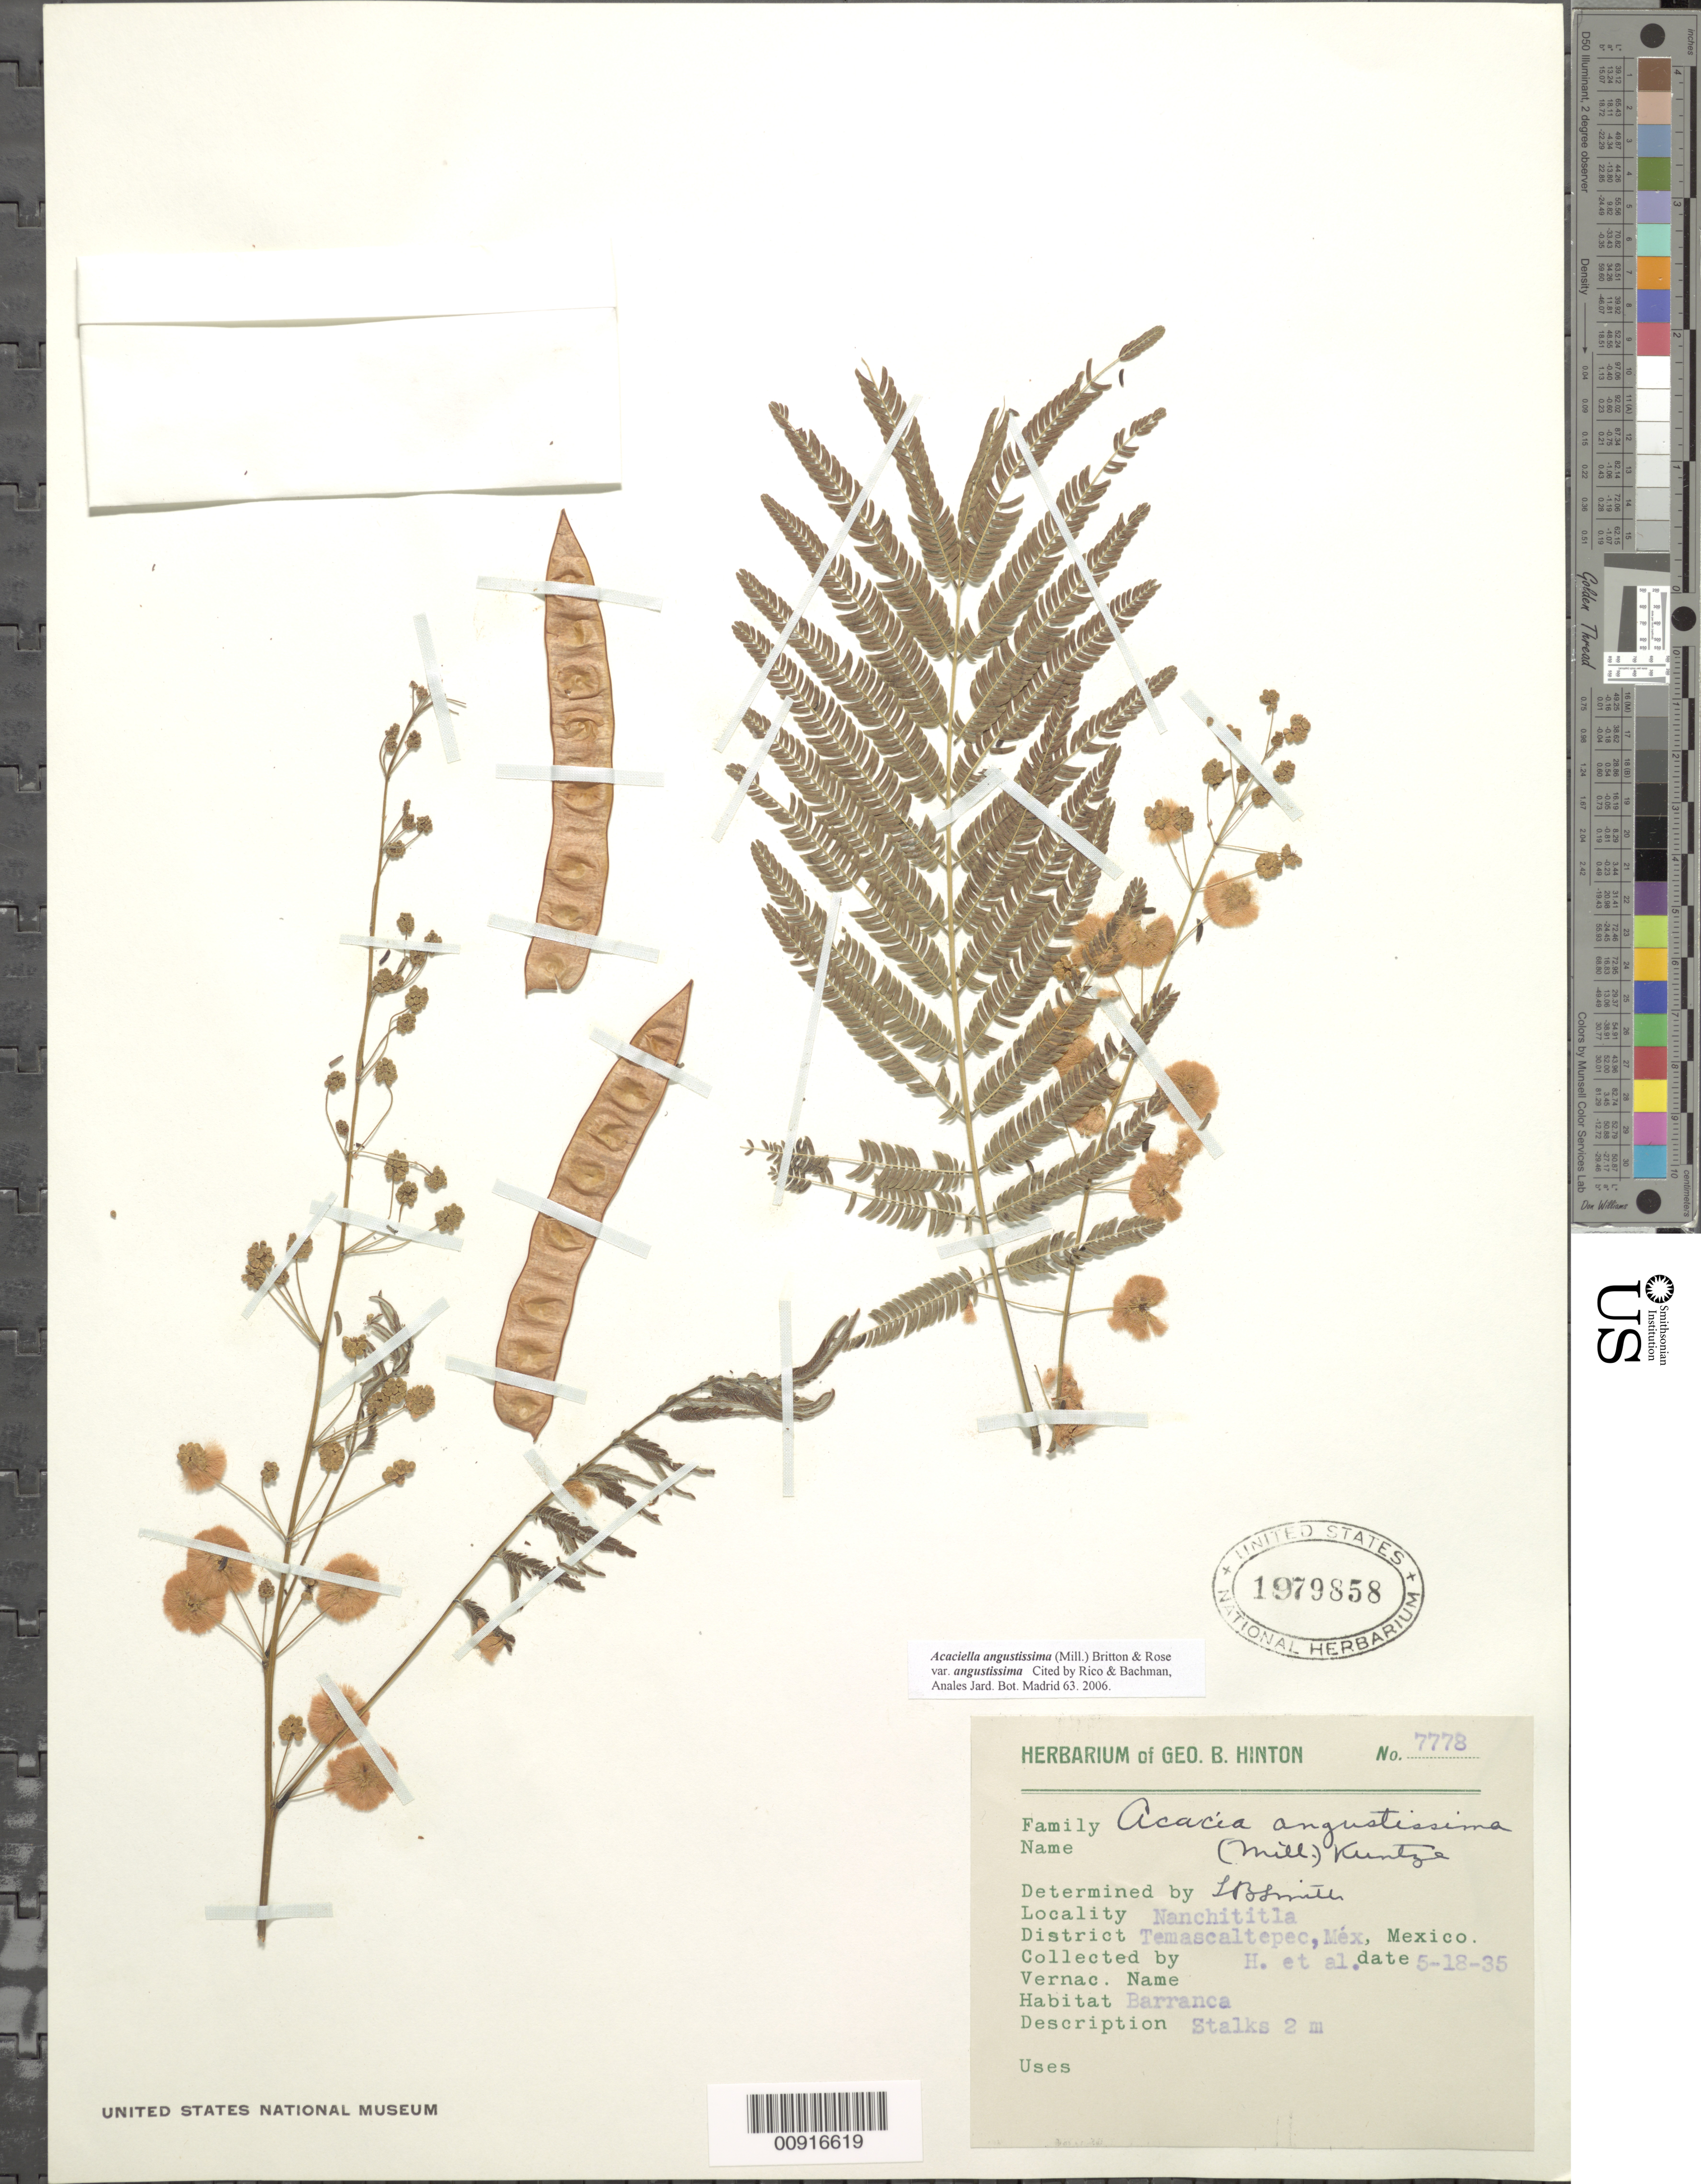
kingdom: Plantae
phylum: Tracheophyta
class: Magnoliopsida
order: Fabales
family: Fabaceae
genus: Acaciella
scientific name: Acaciella angustissima var. angustissima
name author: (Mill.) Britton & Rose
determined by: Rico, L.; Bachman, --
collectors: G. B. Hinton & et al.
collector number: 7778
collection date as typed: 18 May 1935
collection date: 1935-05-18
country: Mexico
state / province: México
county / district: Temascaltepec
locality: Nanchititla, District of Temascaltepec, State of Mexico.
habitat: Barranca.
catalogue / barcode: US 1979858